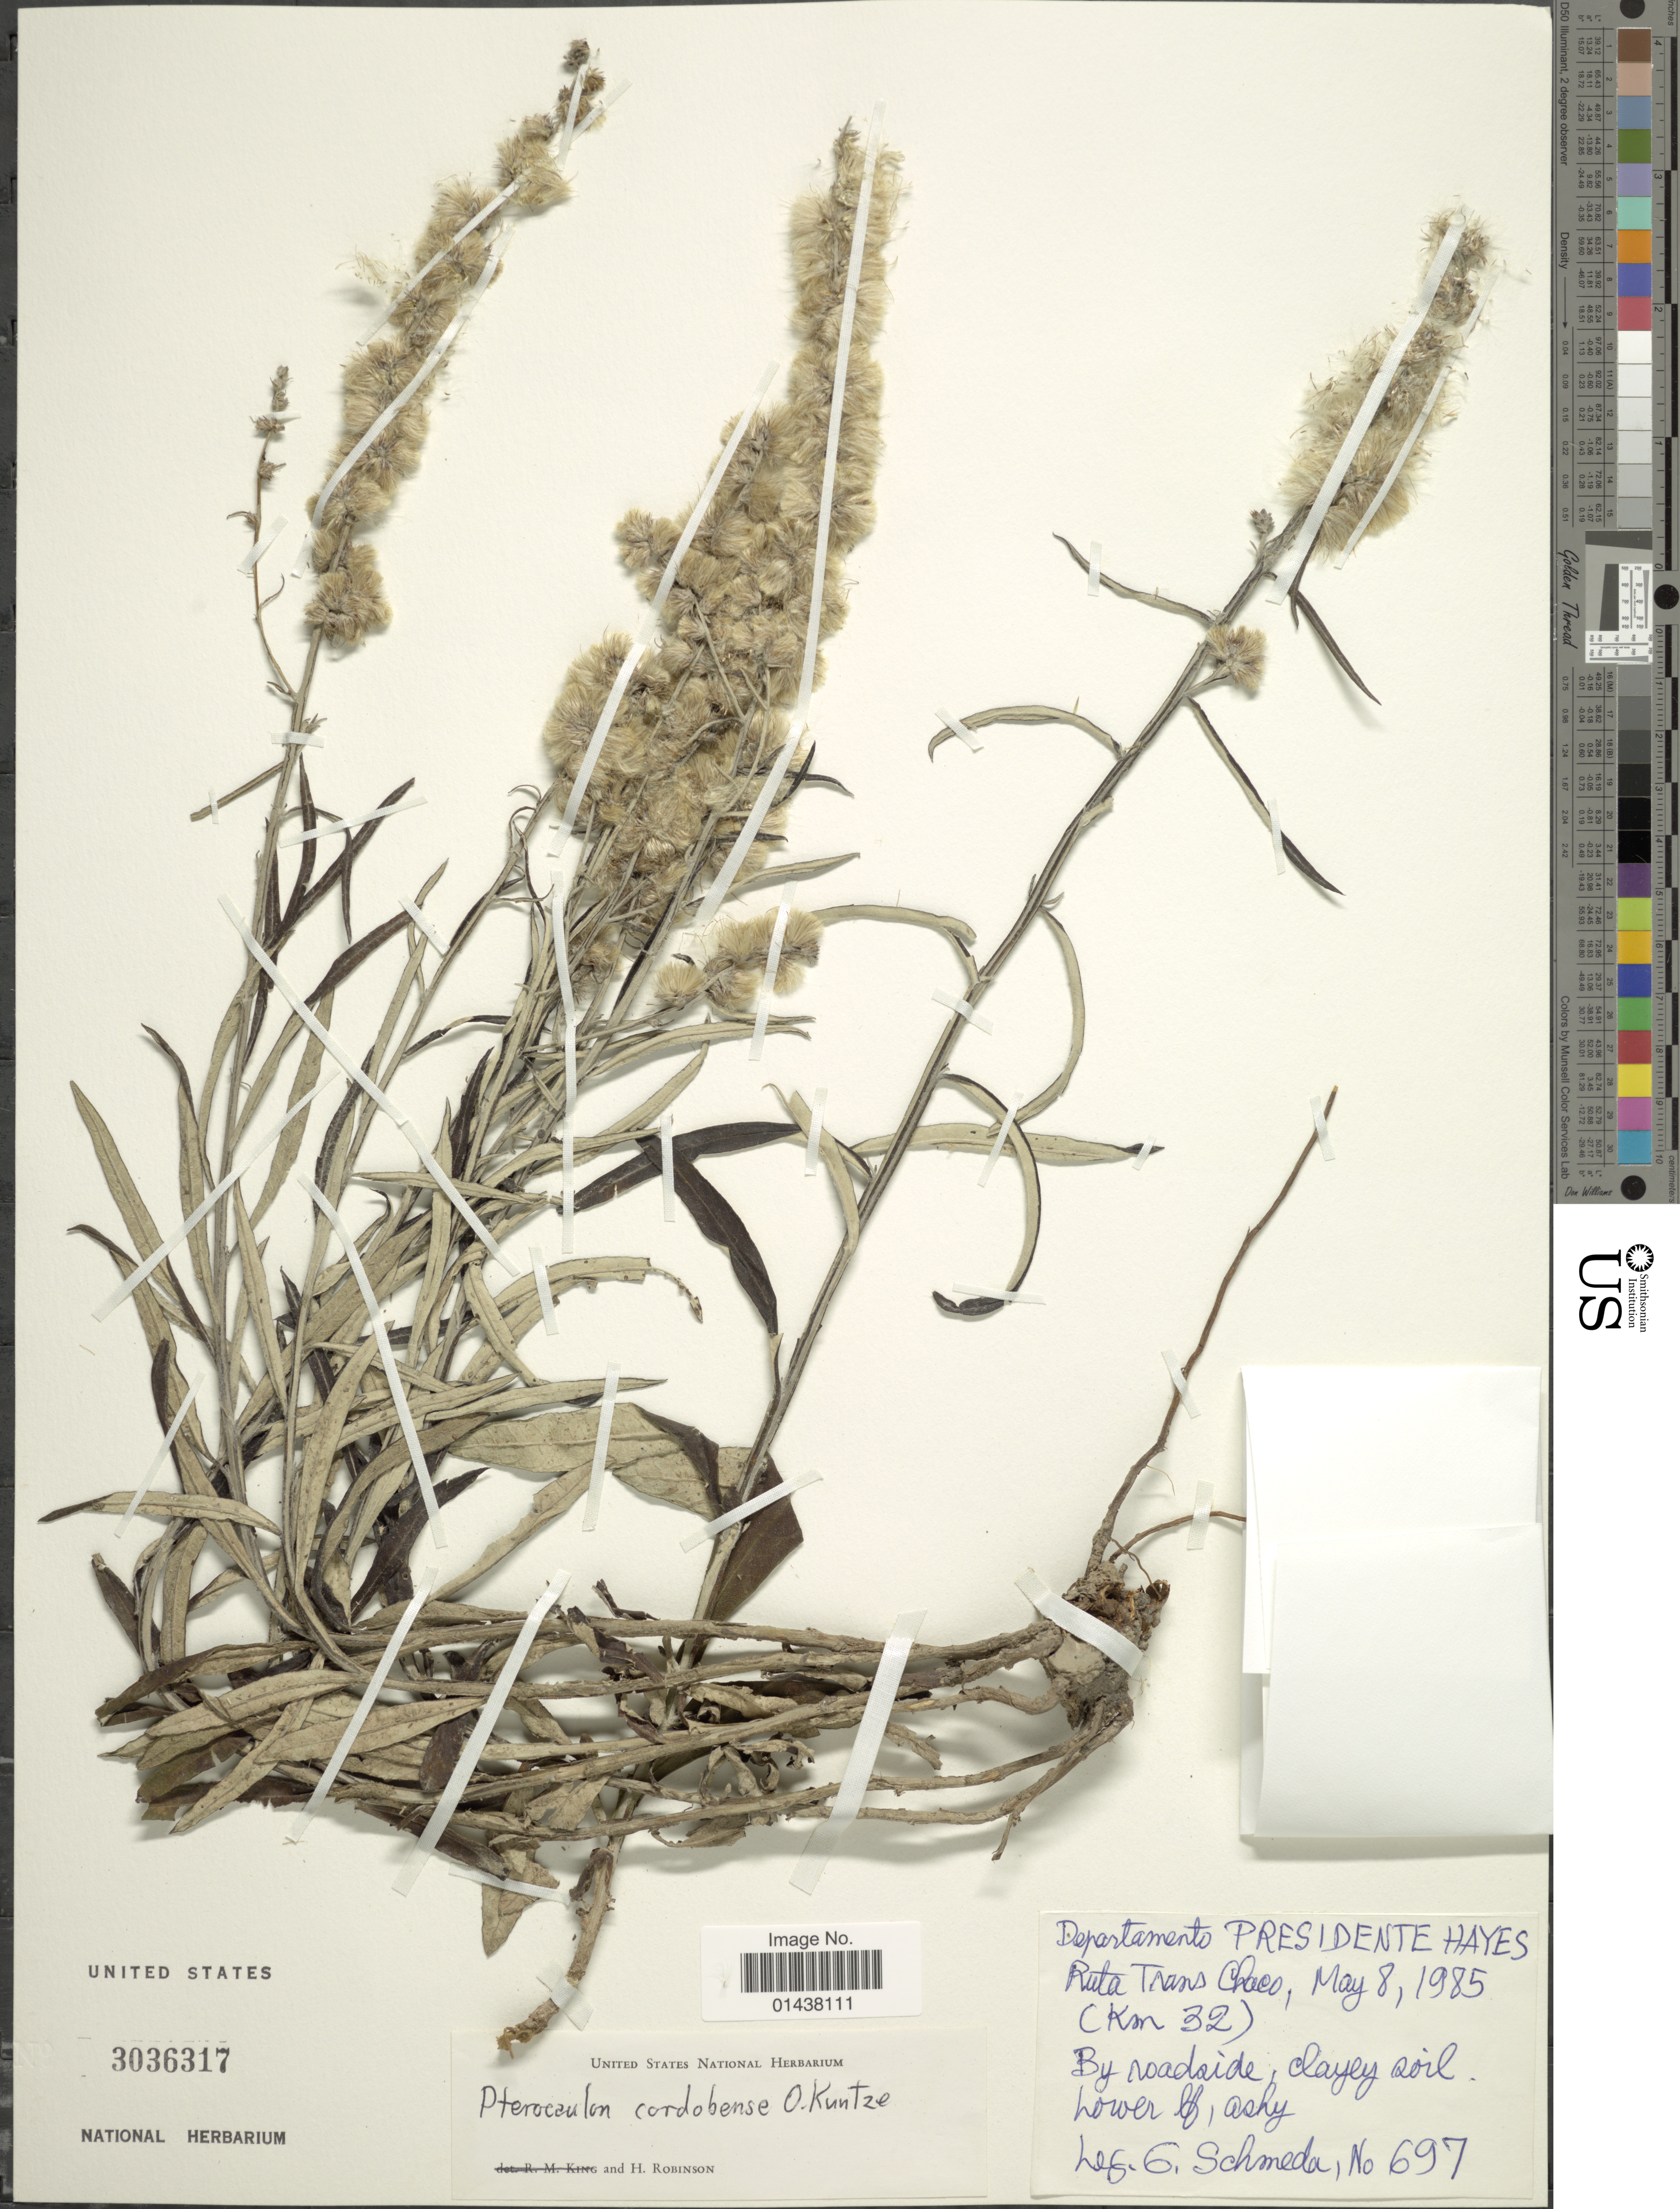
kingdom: Plantae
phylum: Tracheophyta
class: Magnoliopsida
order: Asterales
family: Asteraceae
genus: Pterocaulon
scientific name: Pterocaulon cordobense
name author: Kuntze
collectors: G. Schmeda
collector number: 697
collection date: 1985-05-08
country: Paraguay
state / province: Presidente Hayes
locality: Ruta Trans Chico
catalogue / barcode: US 3036317